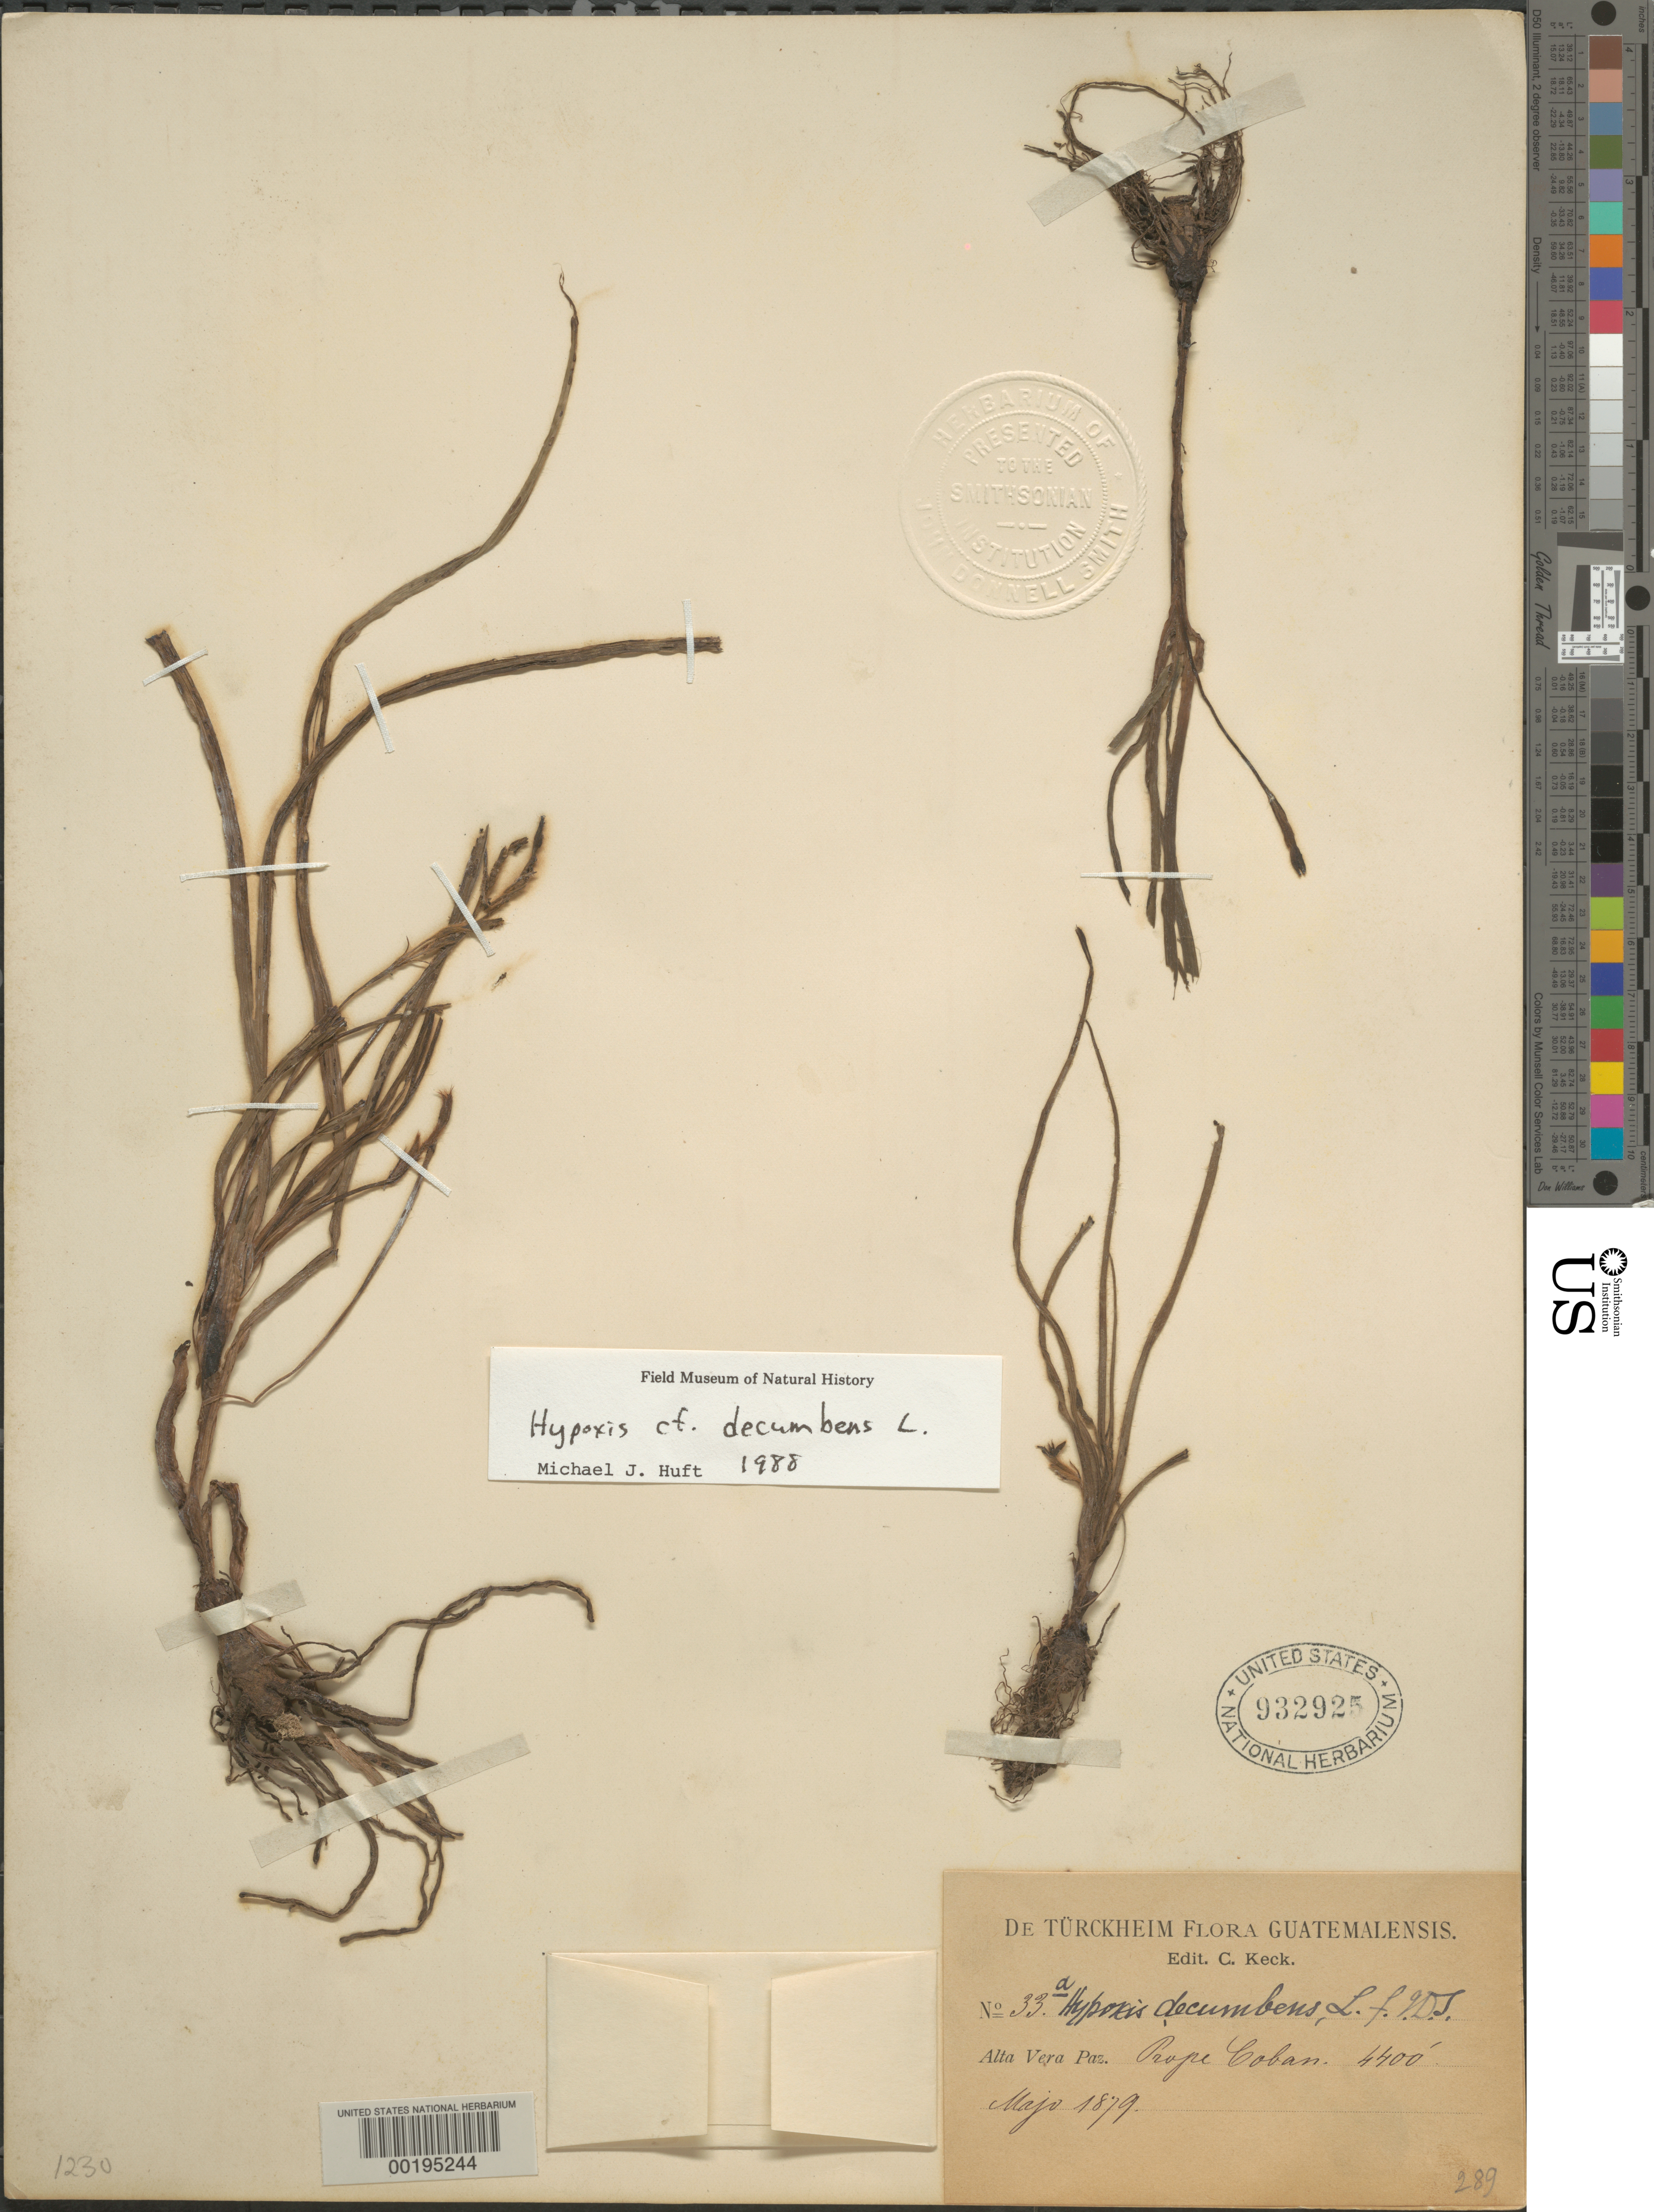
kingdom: Plantae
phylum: Tracheophyta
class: Liliopsida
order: Asparagales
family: Hypoxidaceae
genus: Hypoxis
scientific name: Hypoxis decumbens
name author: L.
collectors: H. von Türckheim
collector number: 33a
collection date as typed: May 1879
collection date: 1879-05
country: Guatemala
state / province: Alta Verapaz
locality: Prope Cobán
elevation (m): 1341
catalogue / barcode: US 932925